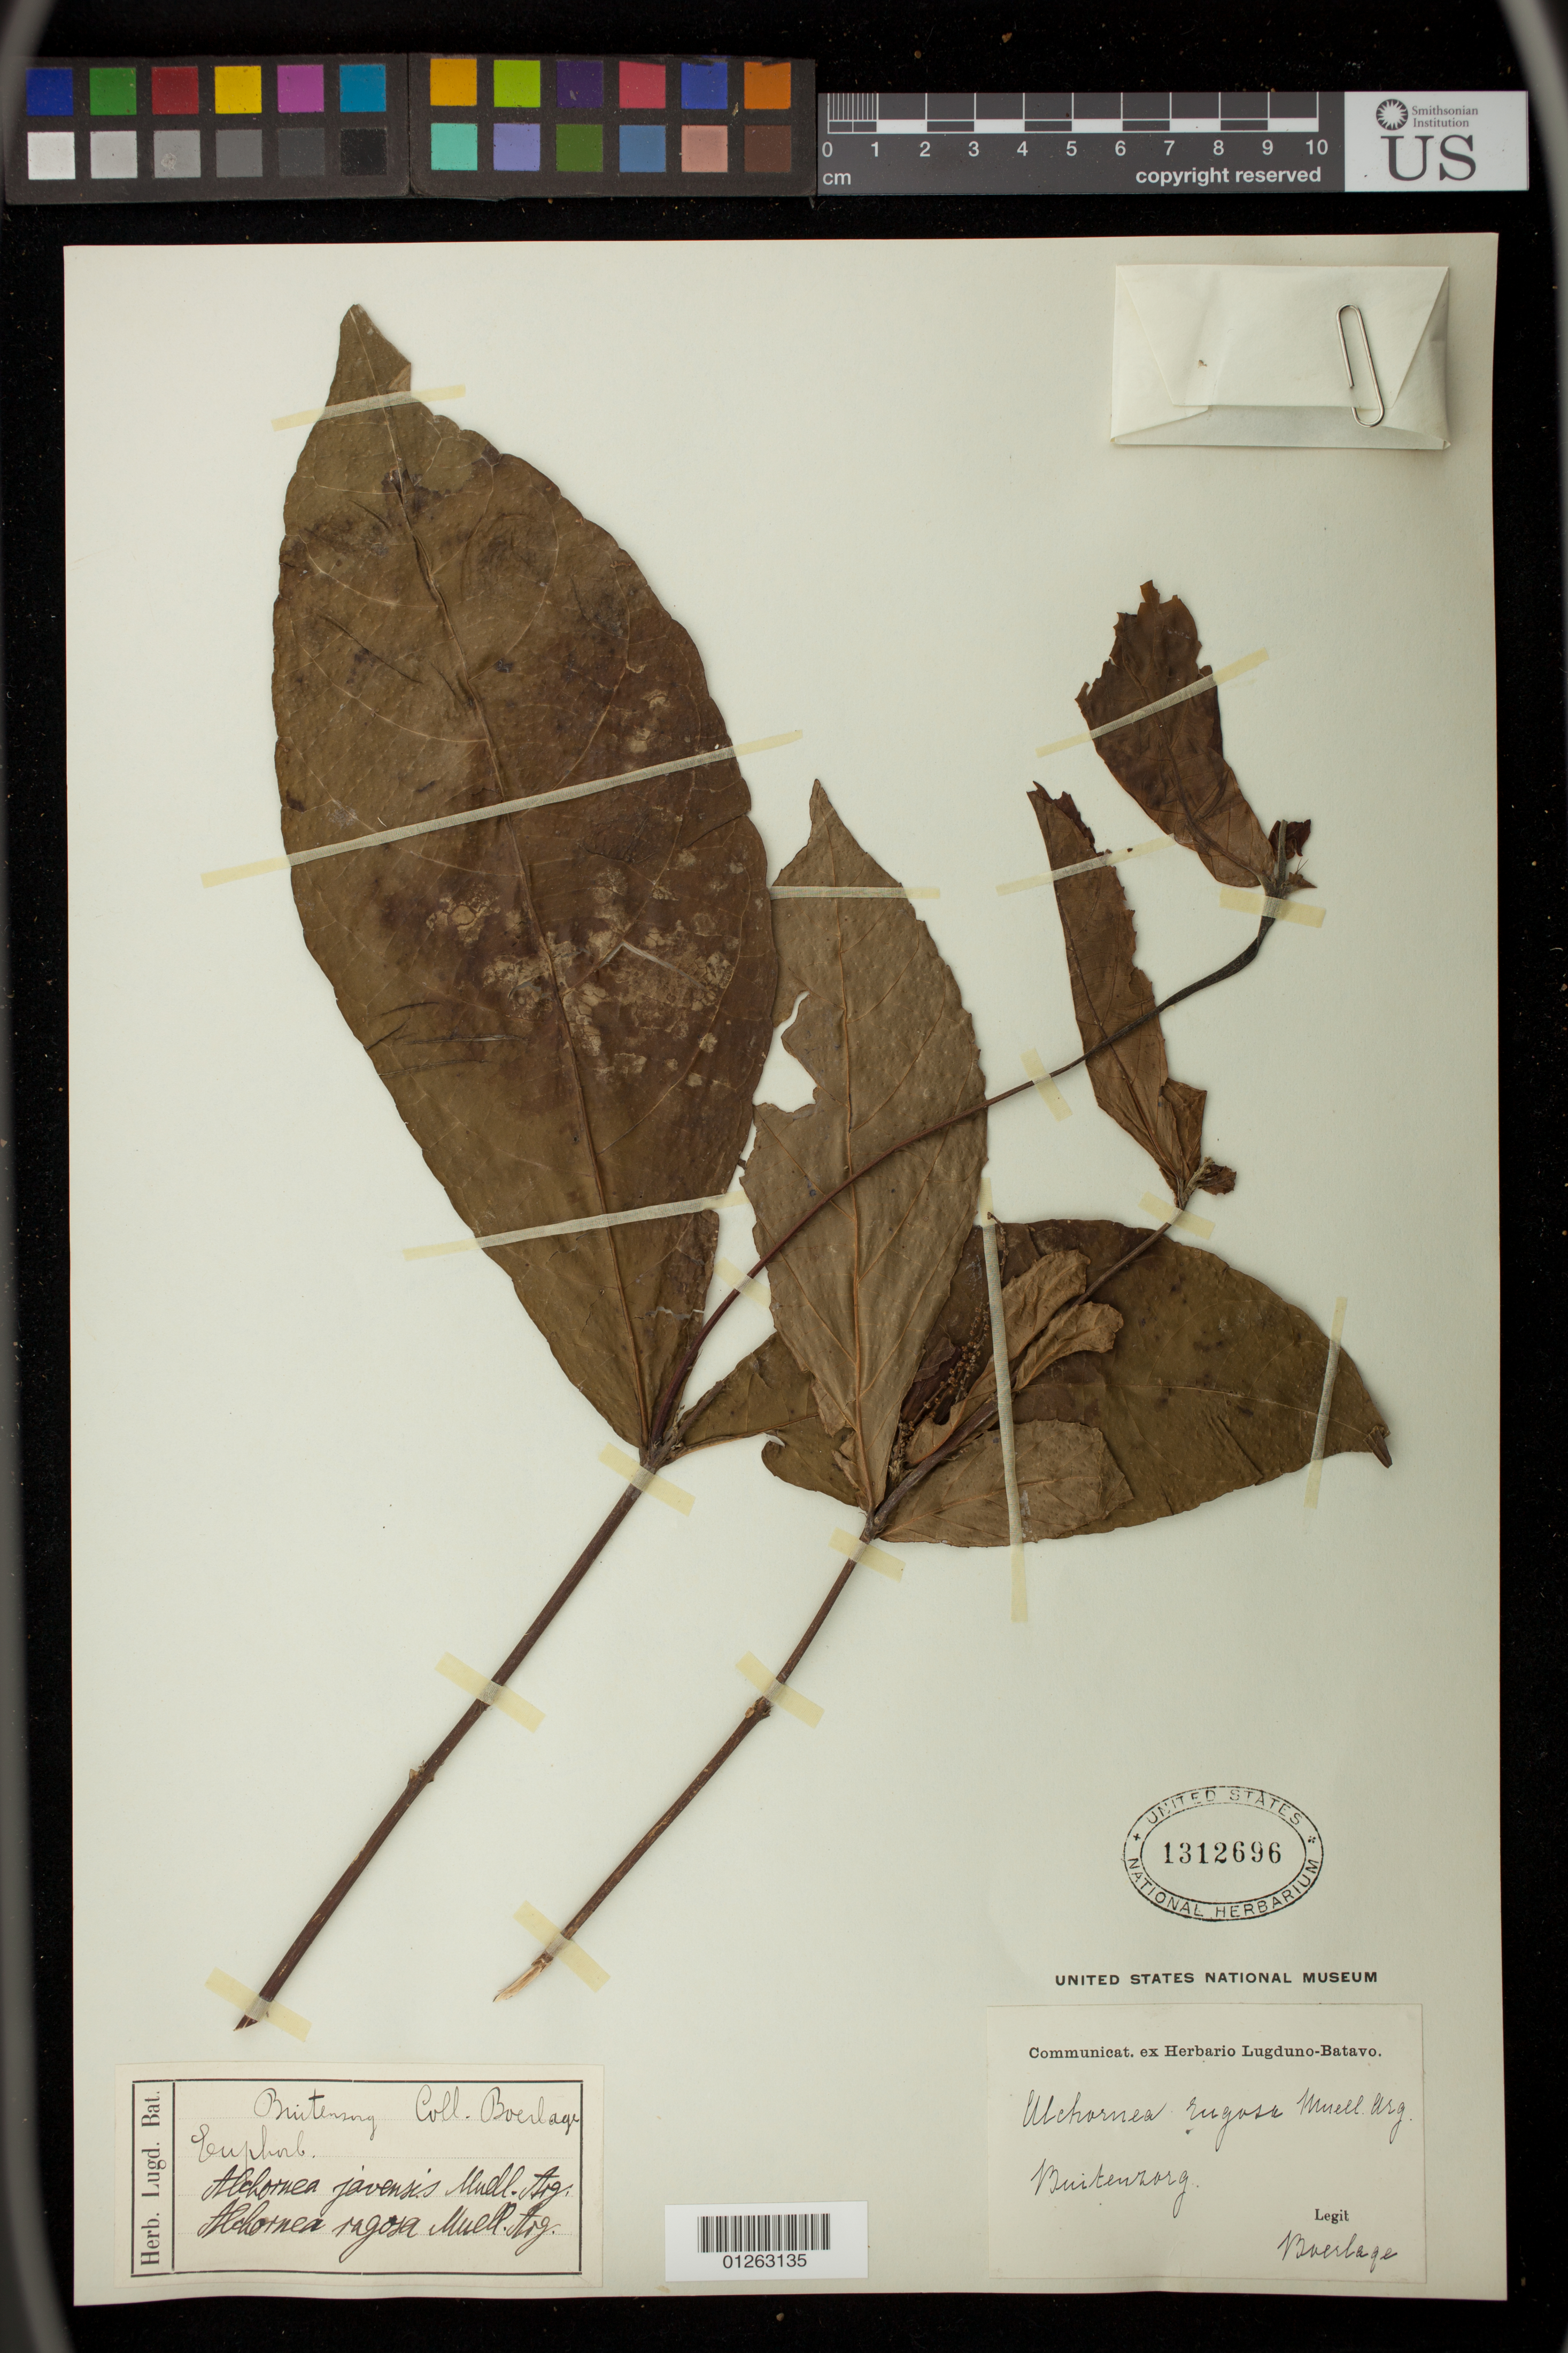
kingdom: Plantae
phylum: Tracheophyta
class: Magnoliopsida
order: Malpighiales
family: Euphorbiaceae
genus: Alchornea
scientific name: Alchornea rugosa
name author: (Lour.) Müll. Arg.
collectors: Bverlaqe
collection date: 1896-09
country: Indonesia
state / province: Java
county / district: Jawa Barat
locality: Buitenzorg [Bogor]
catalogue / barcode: US 1312696